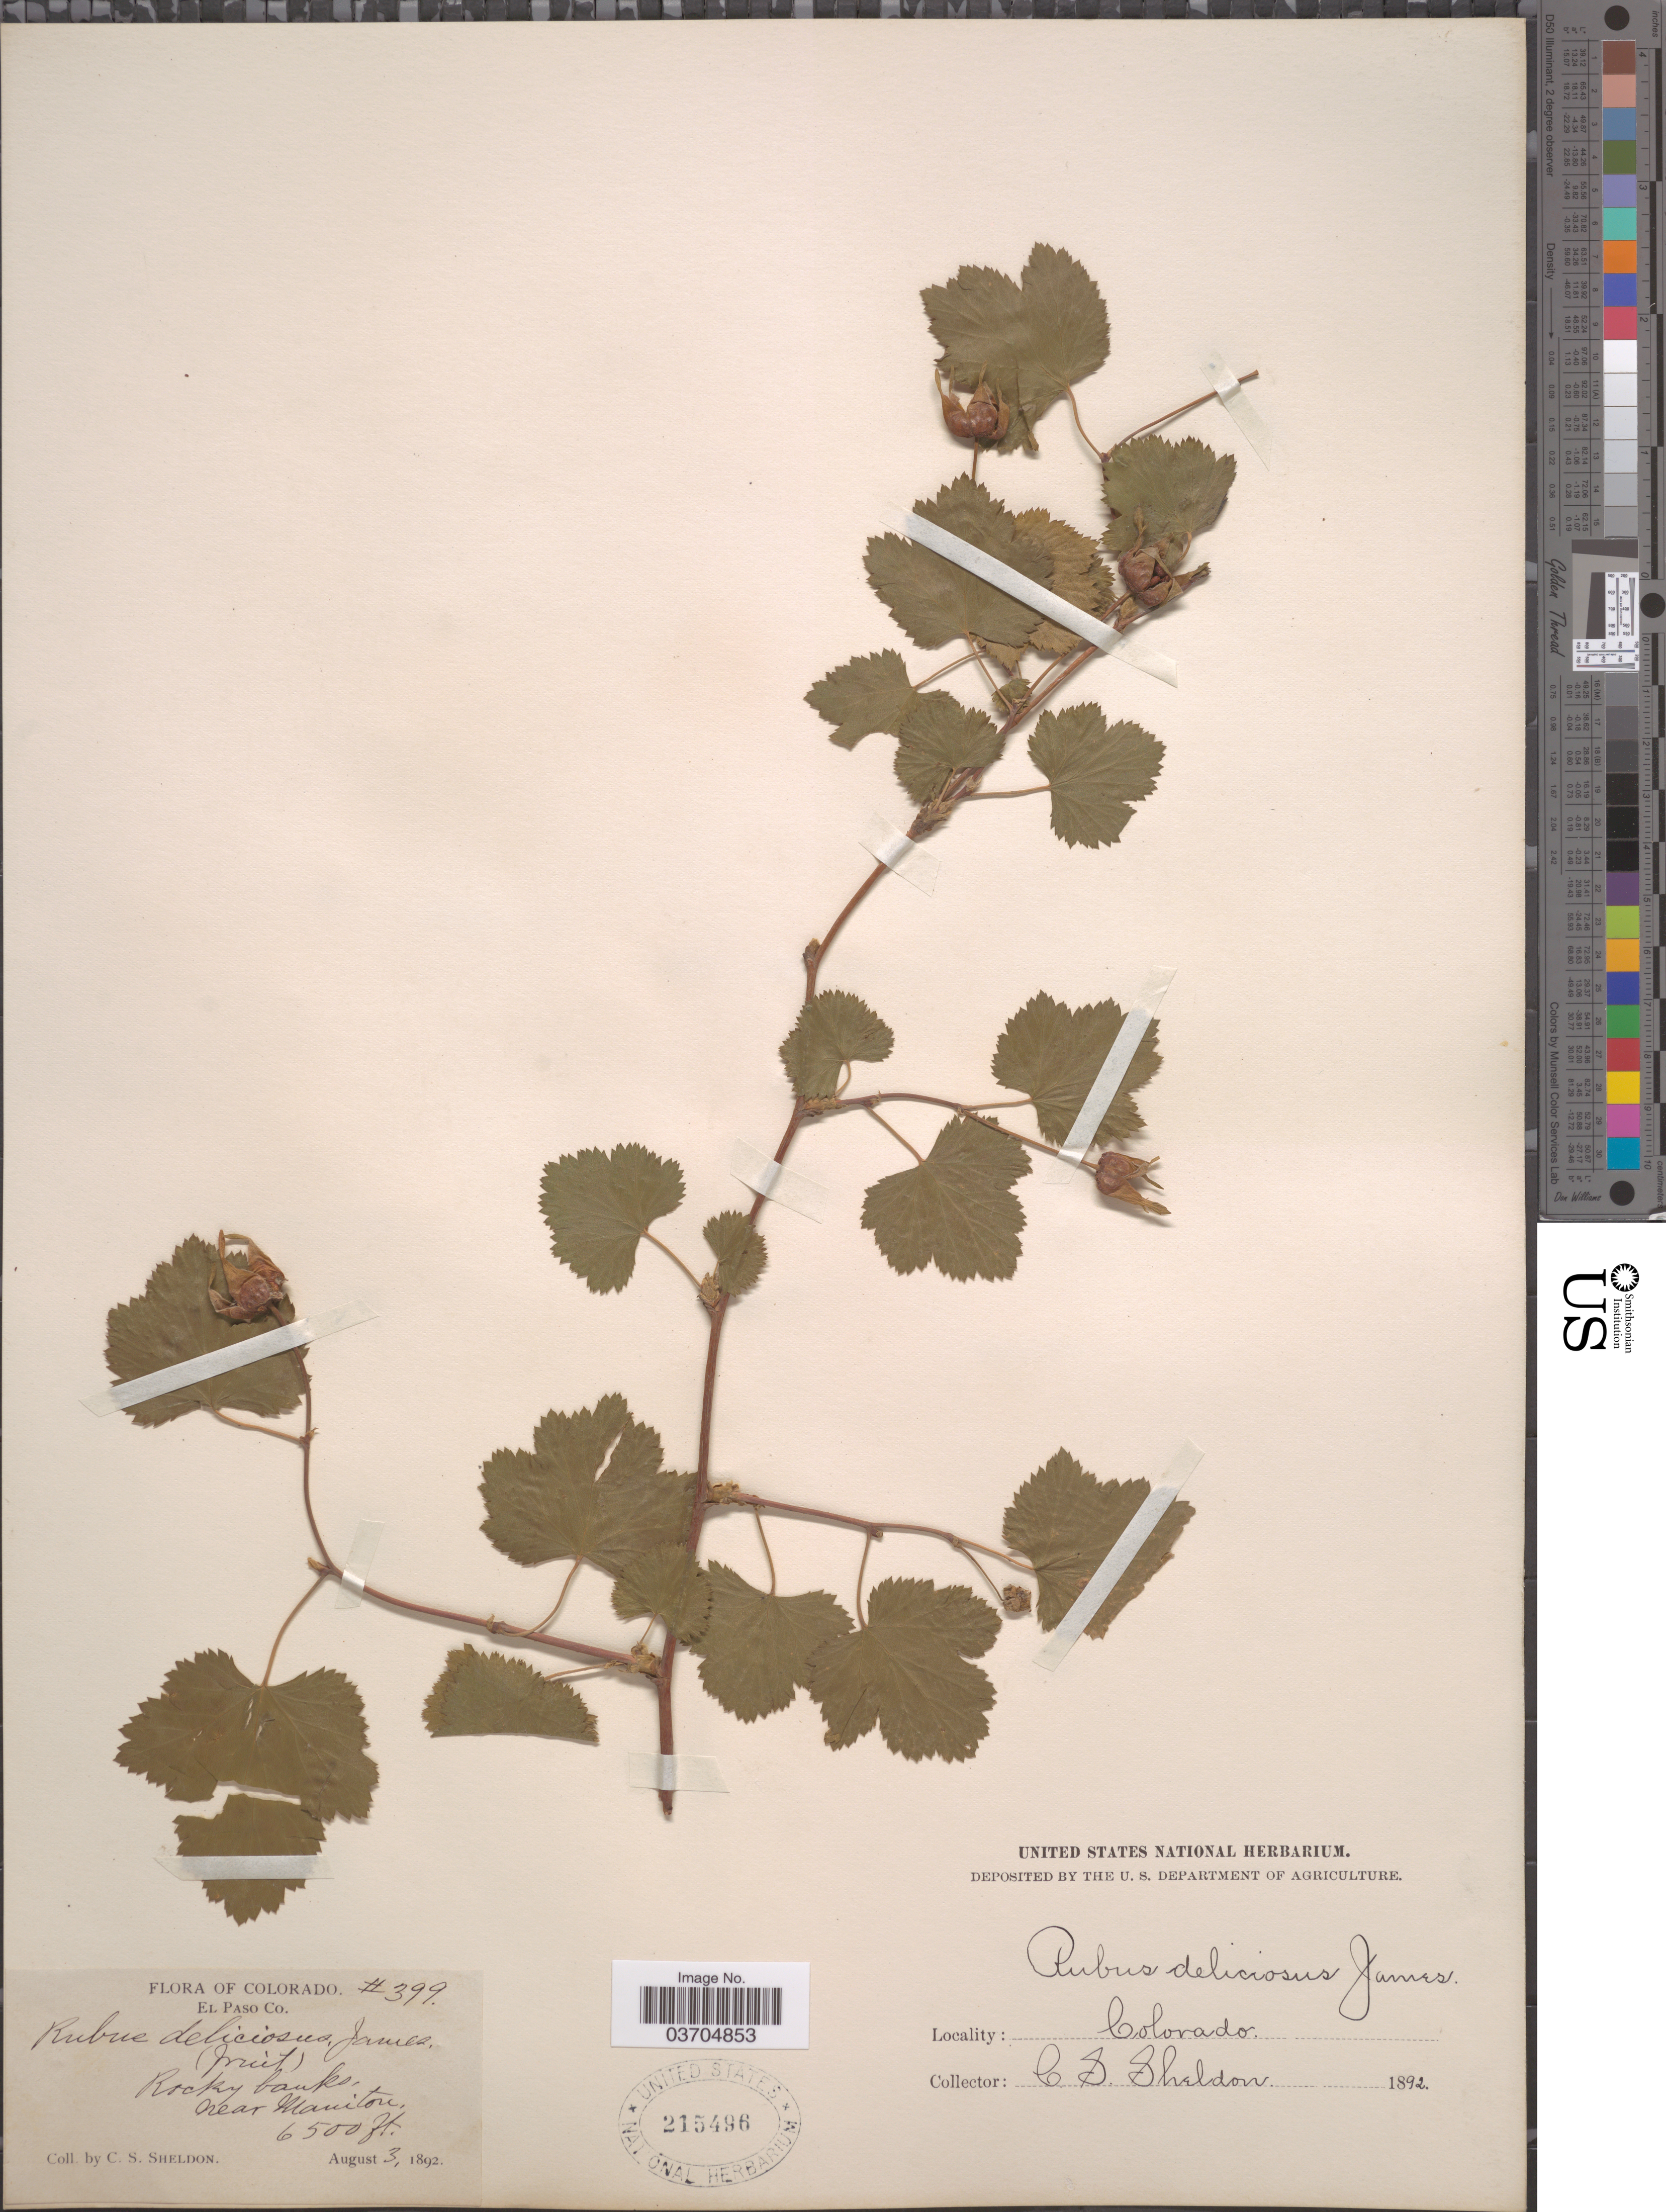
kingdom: Plantae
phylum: Tracheophyta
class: Magnoliopsida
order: Rosales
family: Rosaceae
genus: Rubus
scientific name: Rubus deliciosus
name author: Torr.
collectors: C. S. Sheldon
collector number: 399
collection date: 1892-08-03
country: United States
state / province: Colorado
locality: El Paso Co. Near Manitou.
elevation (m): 1981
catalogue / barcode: US 215496